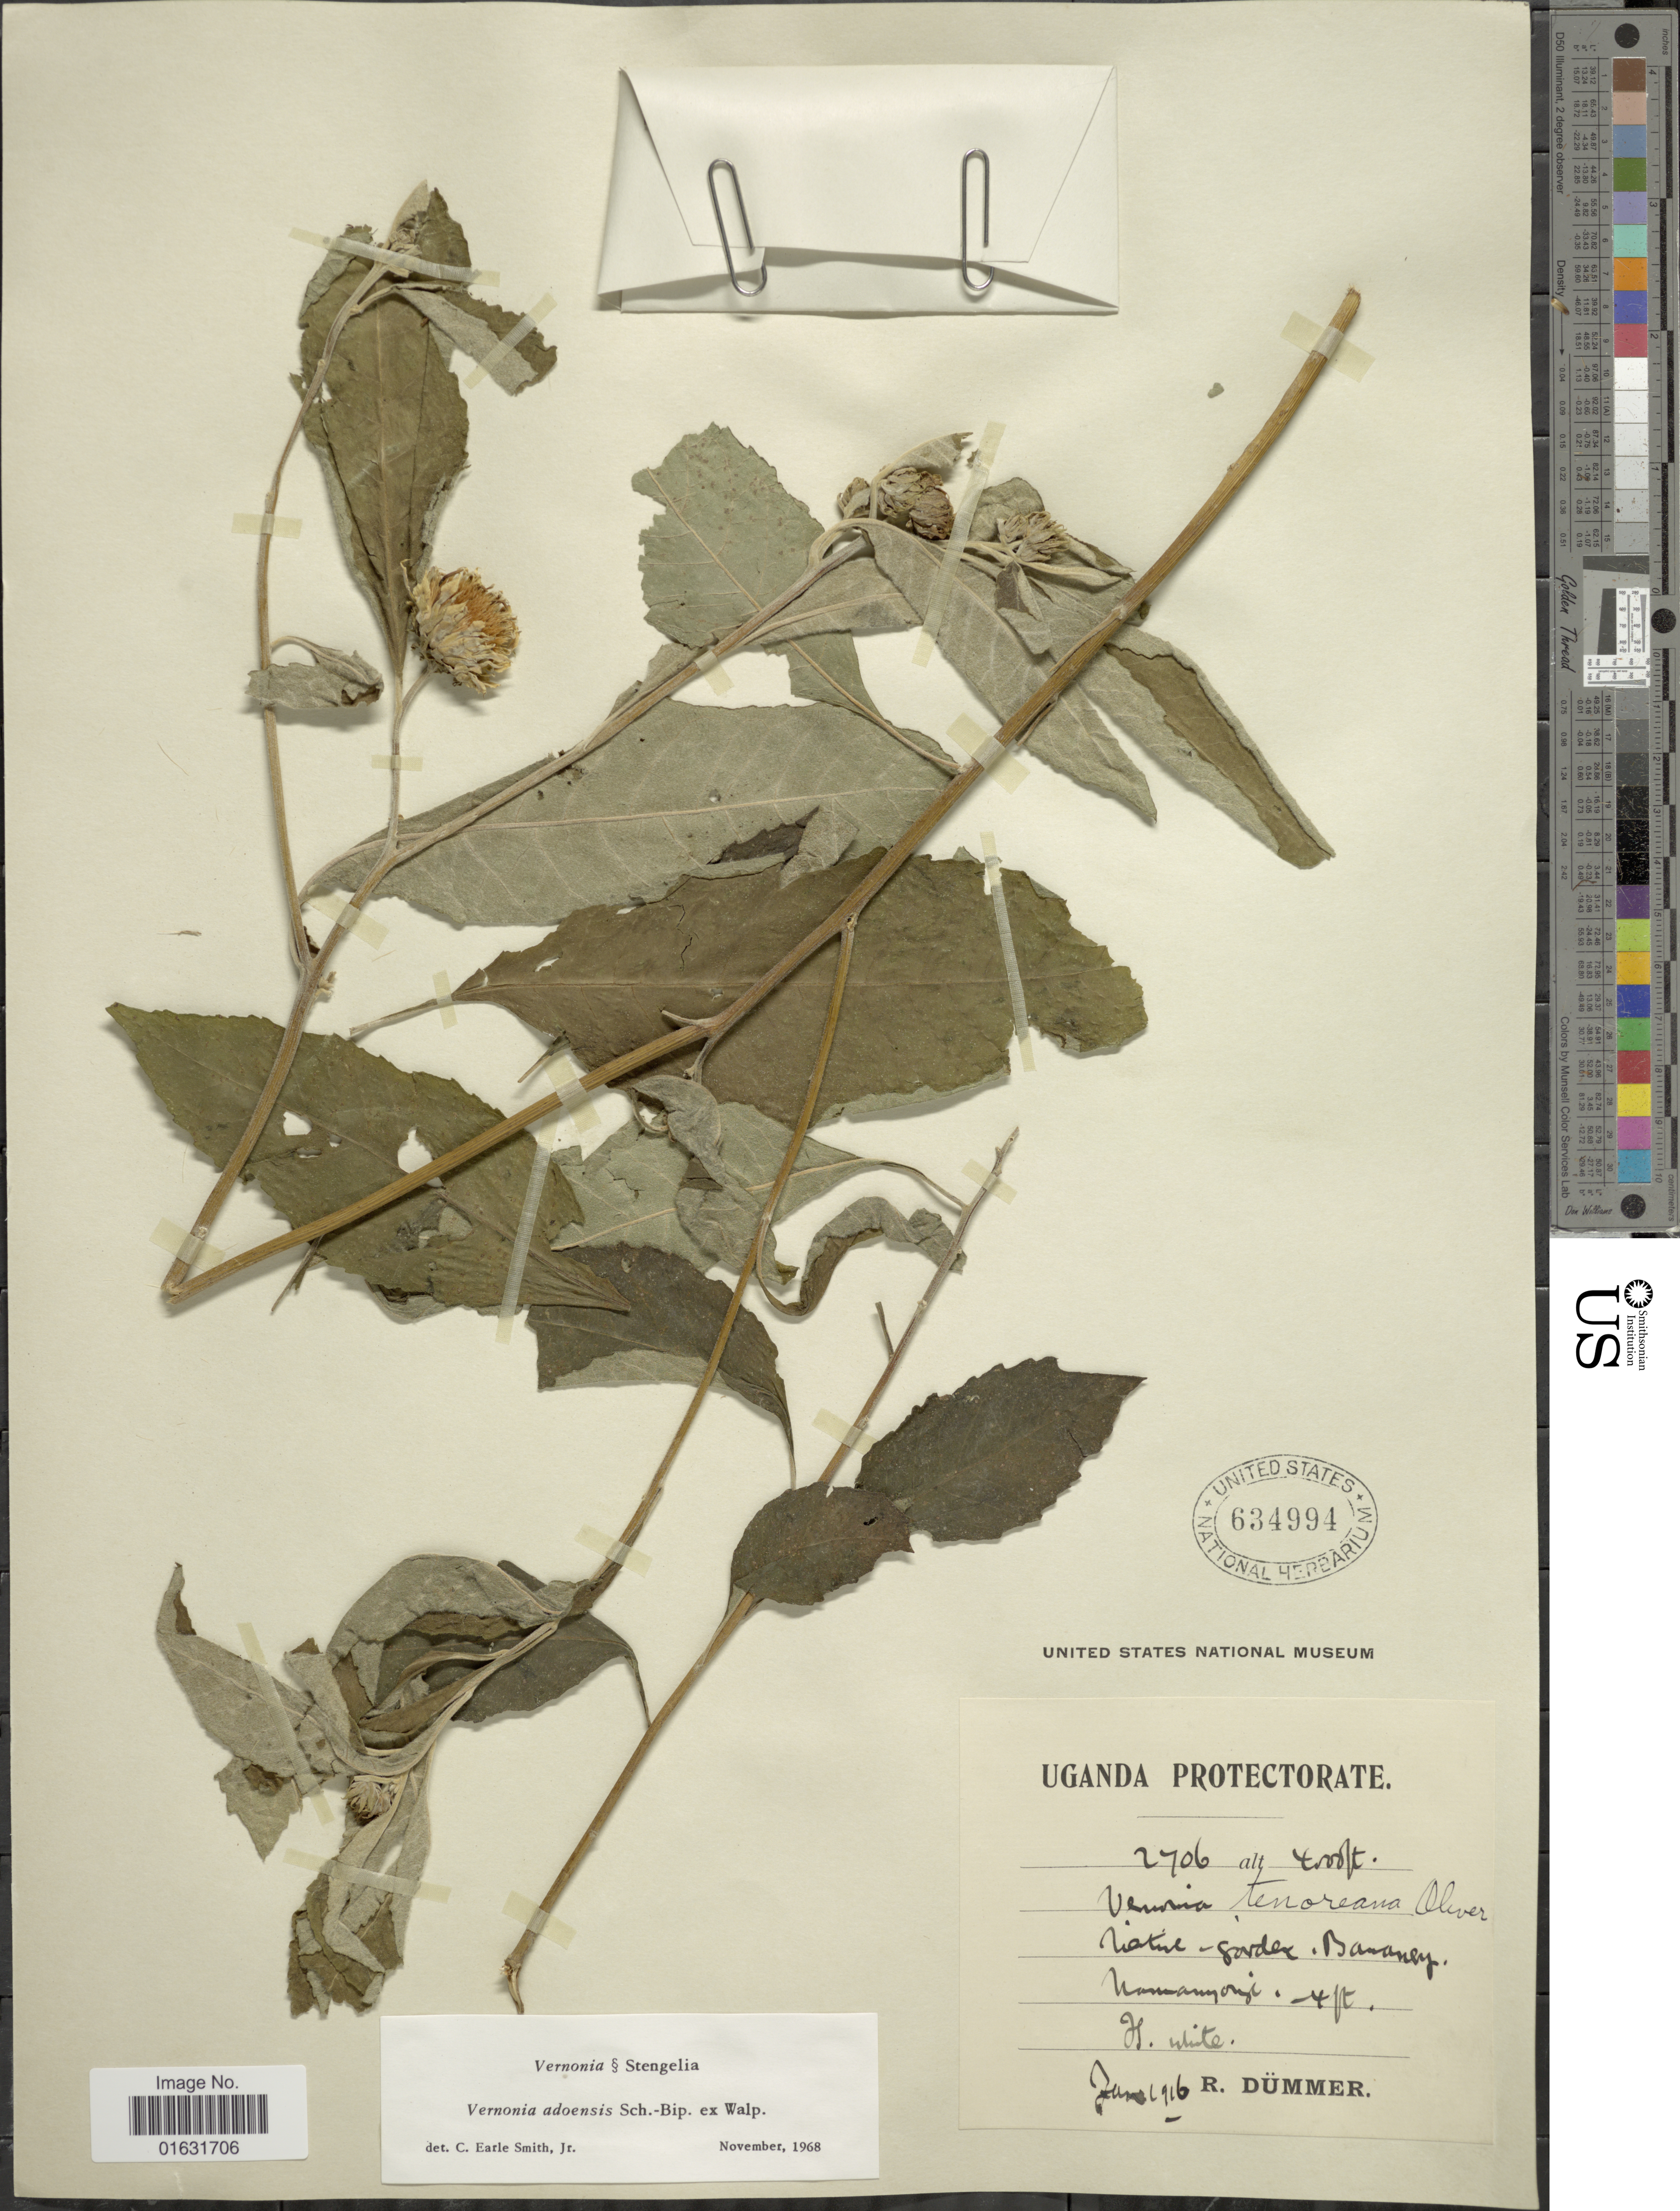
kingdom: Plantae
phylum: Tracheophyta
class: Magnoliopsida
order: Asterales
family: Asteraceae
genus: Baccharoides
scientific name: Baccharoides adoensis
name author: (Sch. Bip. ex Walp.) H. Rob.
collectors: R. A. Dümmer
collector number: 2706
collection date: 1916-01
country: Uganda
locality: Nature-garden, Bananery, Namanyonyi.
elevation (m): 1219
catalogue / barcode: US 634994